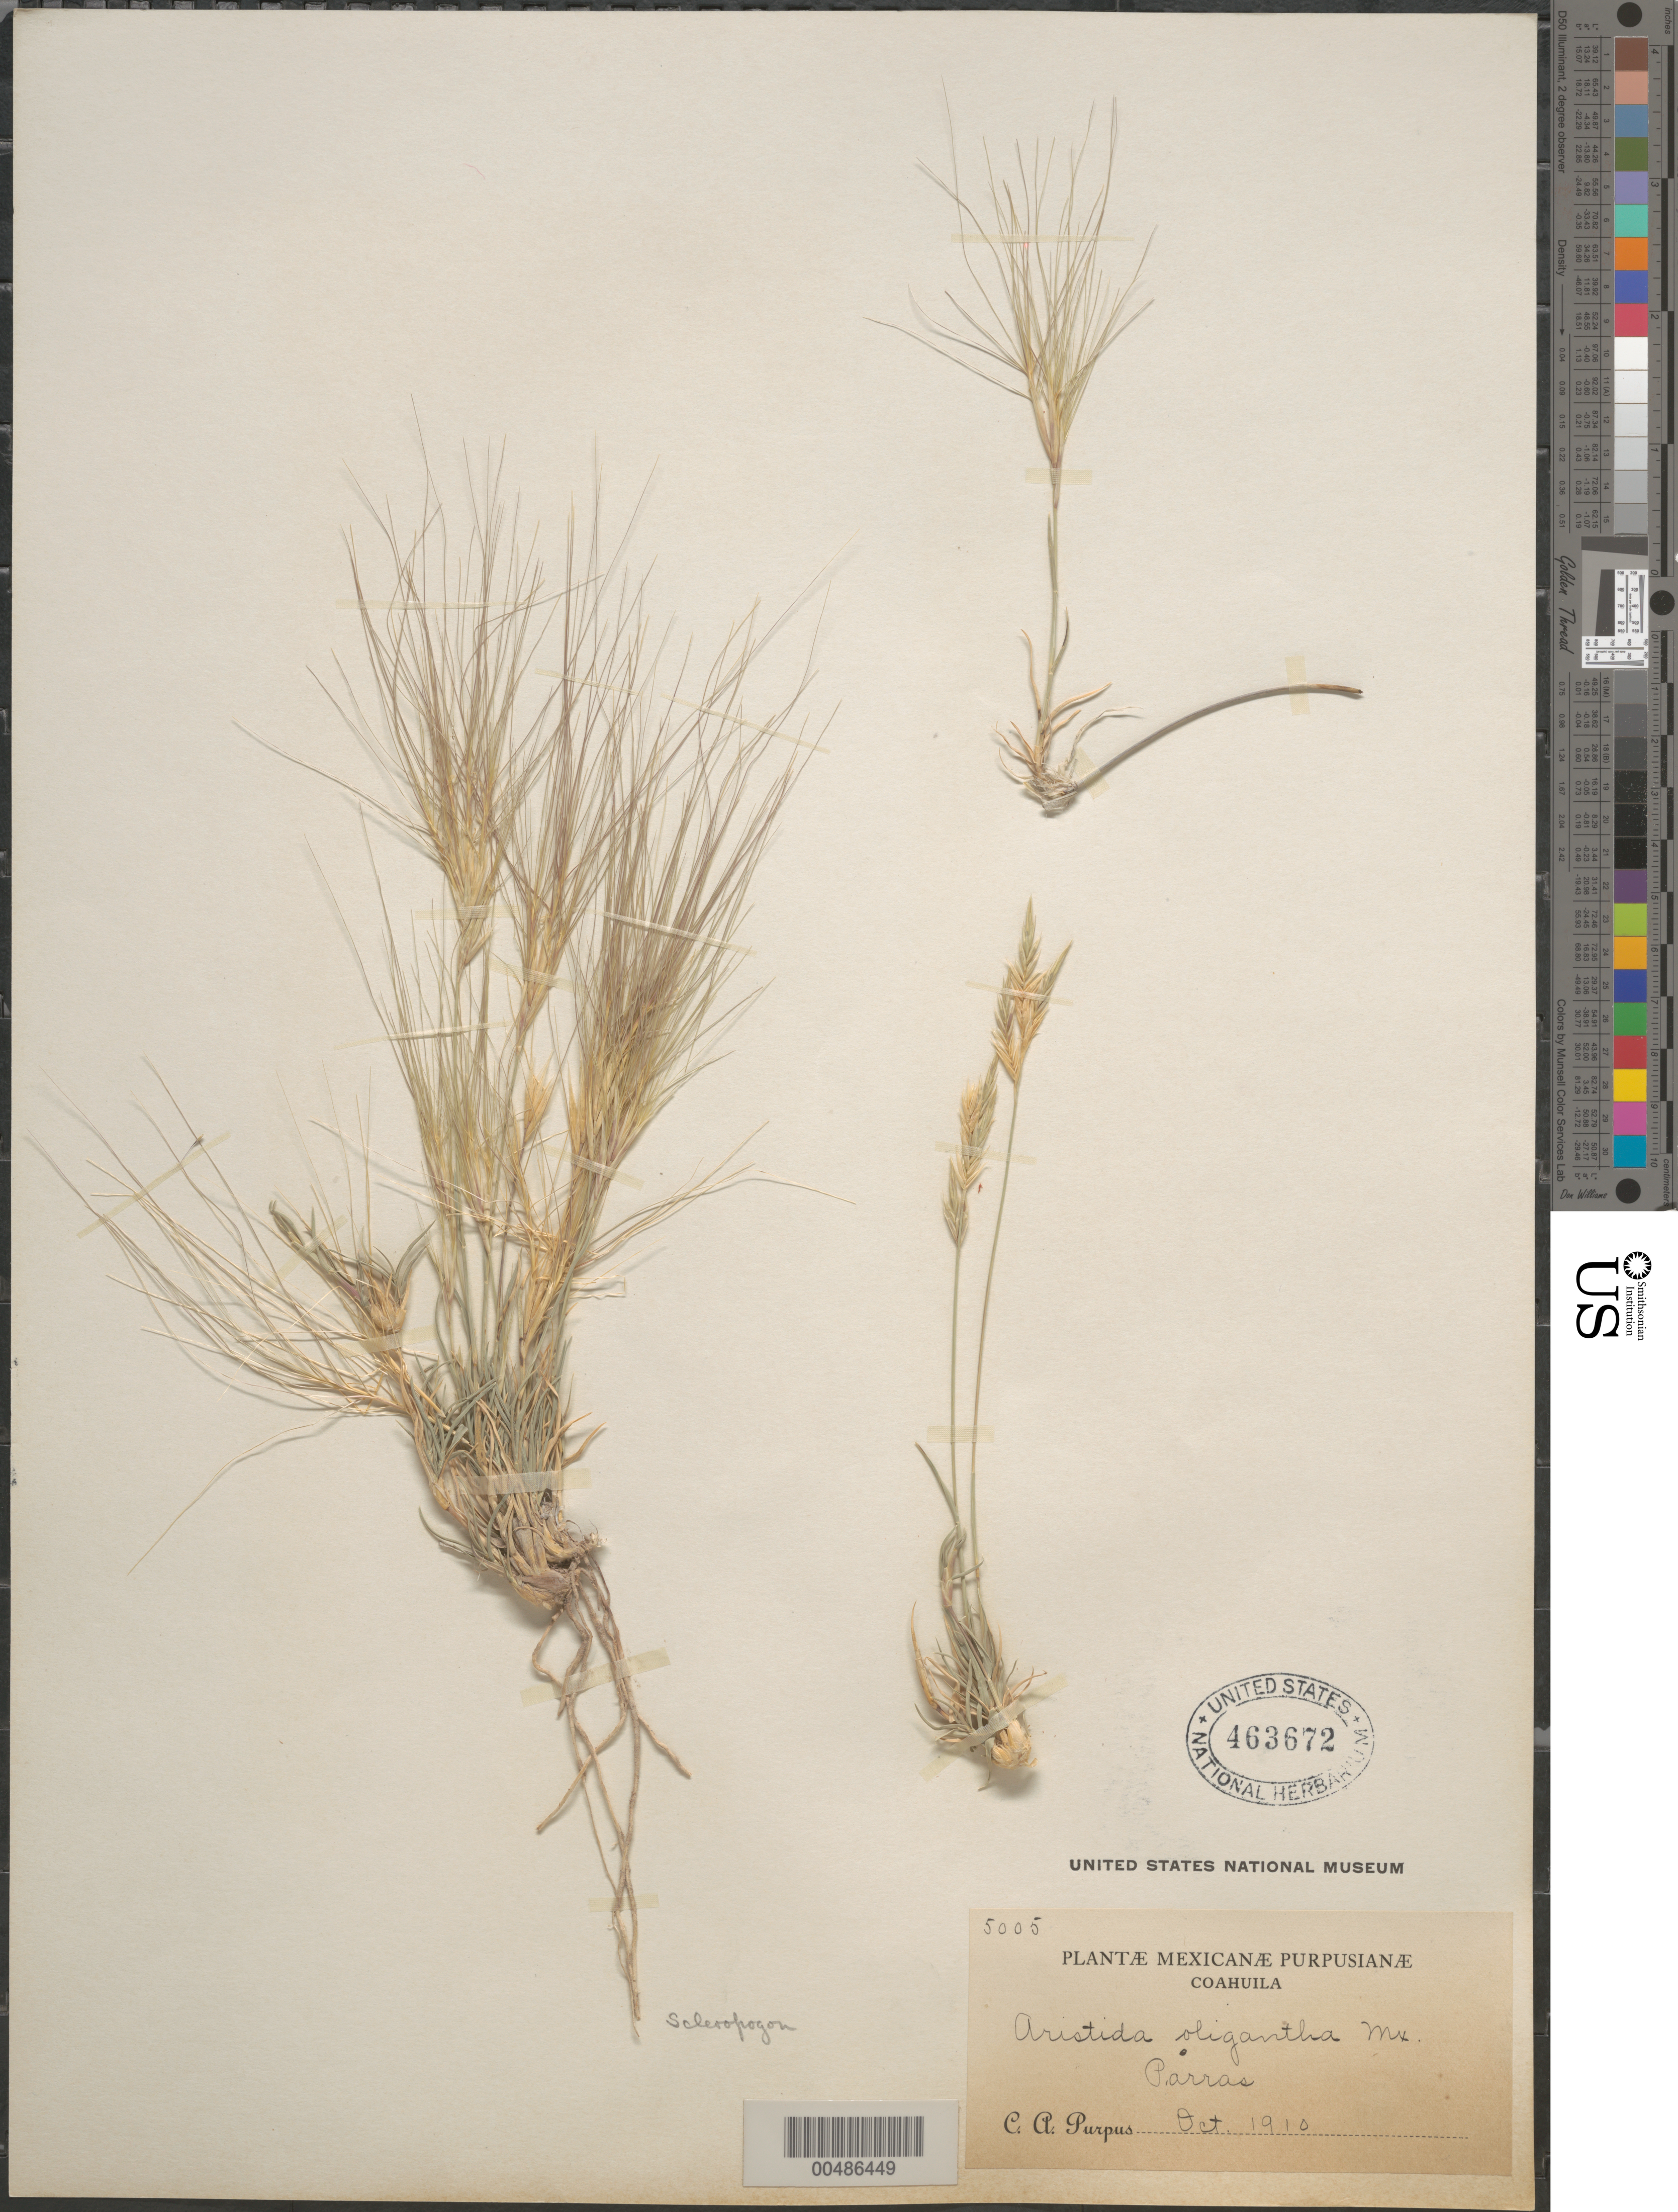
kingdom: Plantae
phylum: Tracheophyta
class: Liliopsida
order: Poales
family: Poaceae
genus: Scleropogon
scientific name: Scleropogon brevifolius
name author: Phil.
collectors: C. A. Purpus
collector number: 5005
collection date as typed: Oct 1910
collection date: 1910-10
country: Mexico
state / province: Coahuila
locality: Parras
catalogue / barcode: US 463672